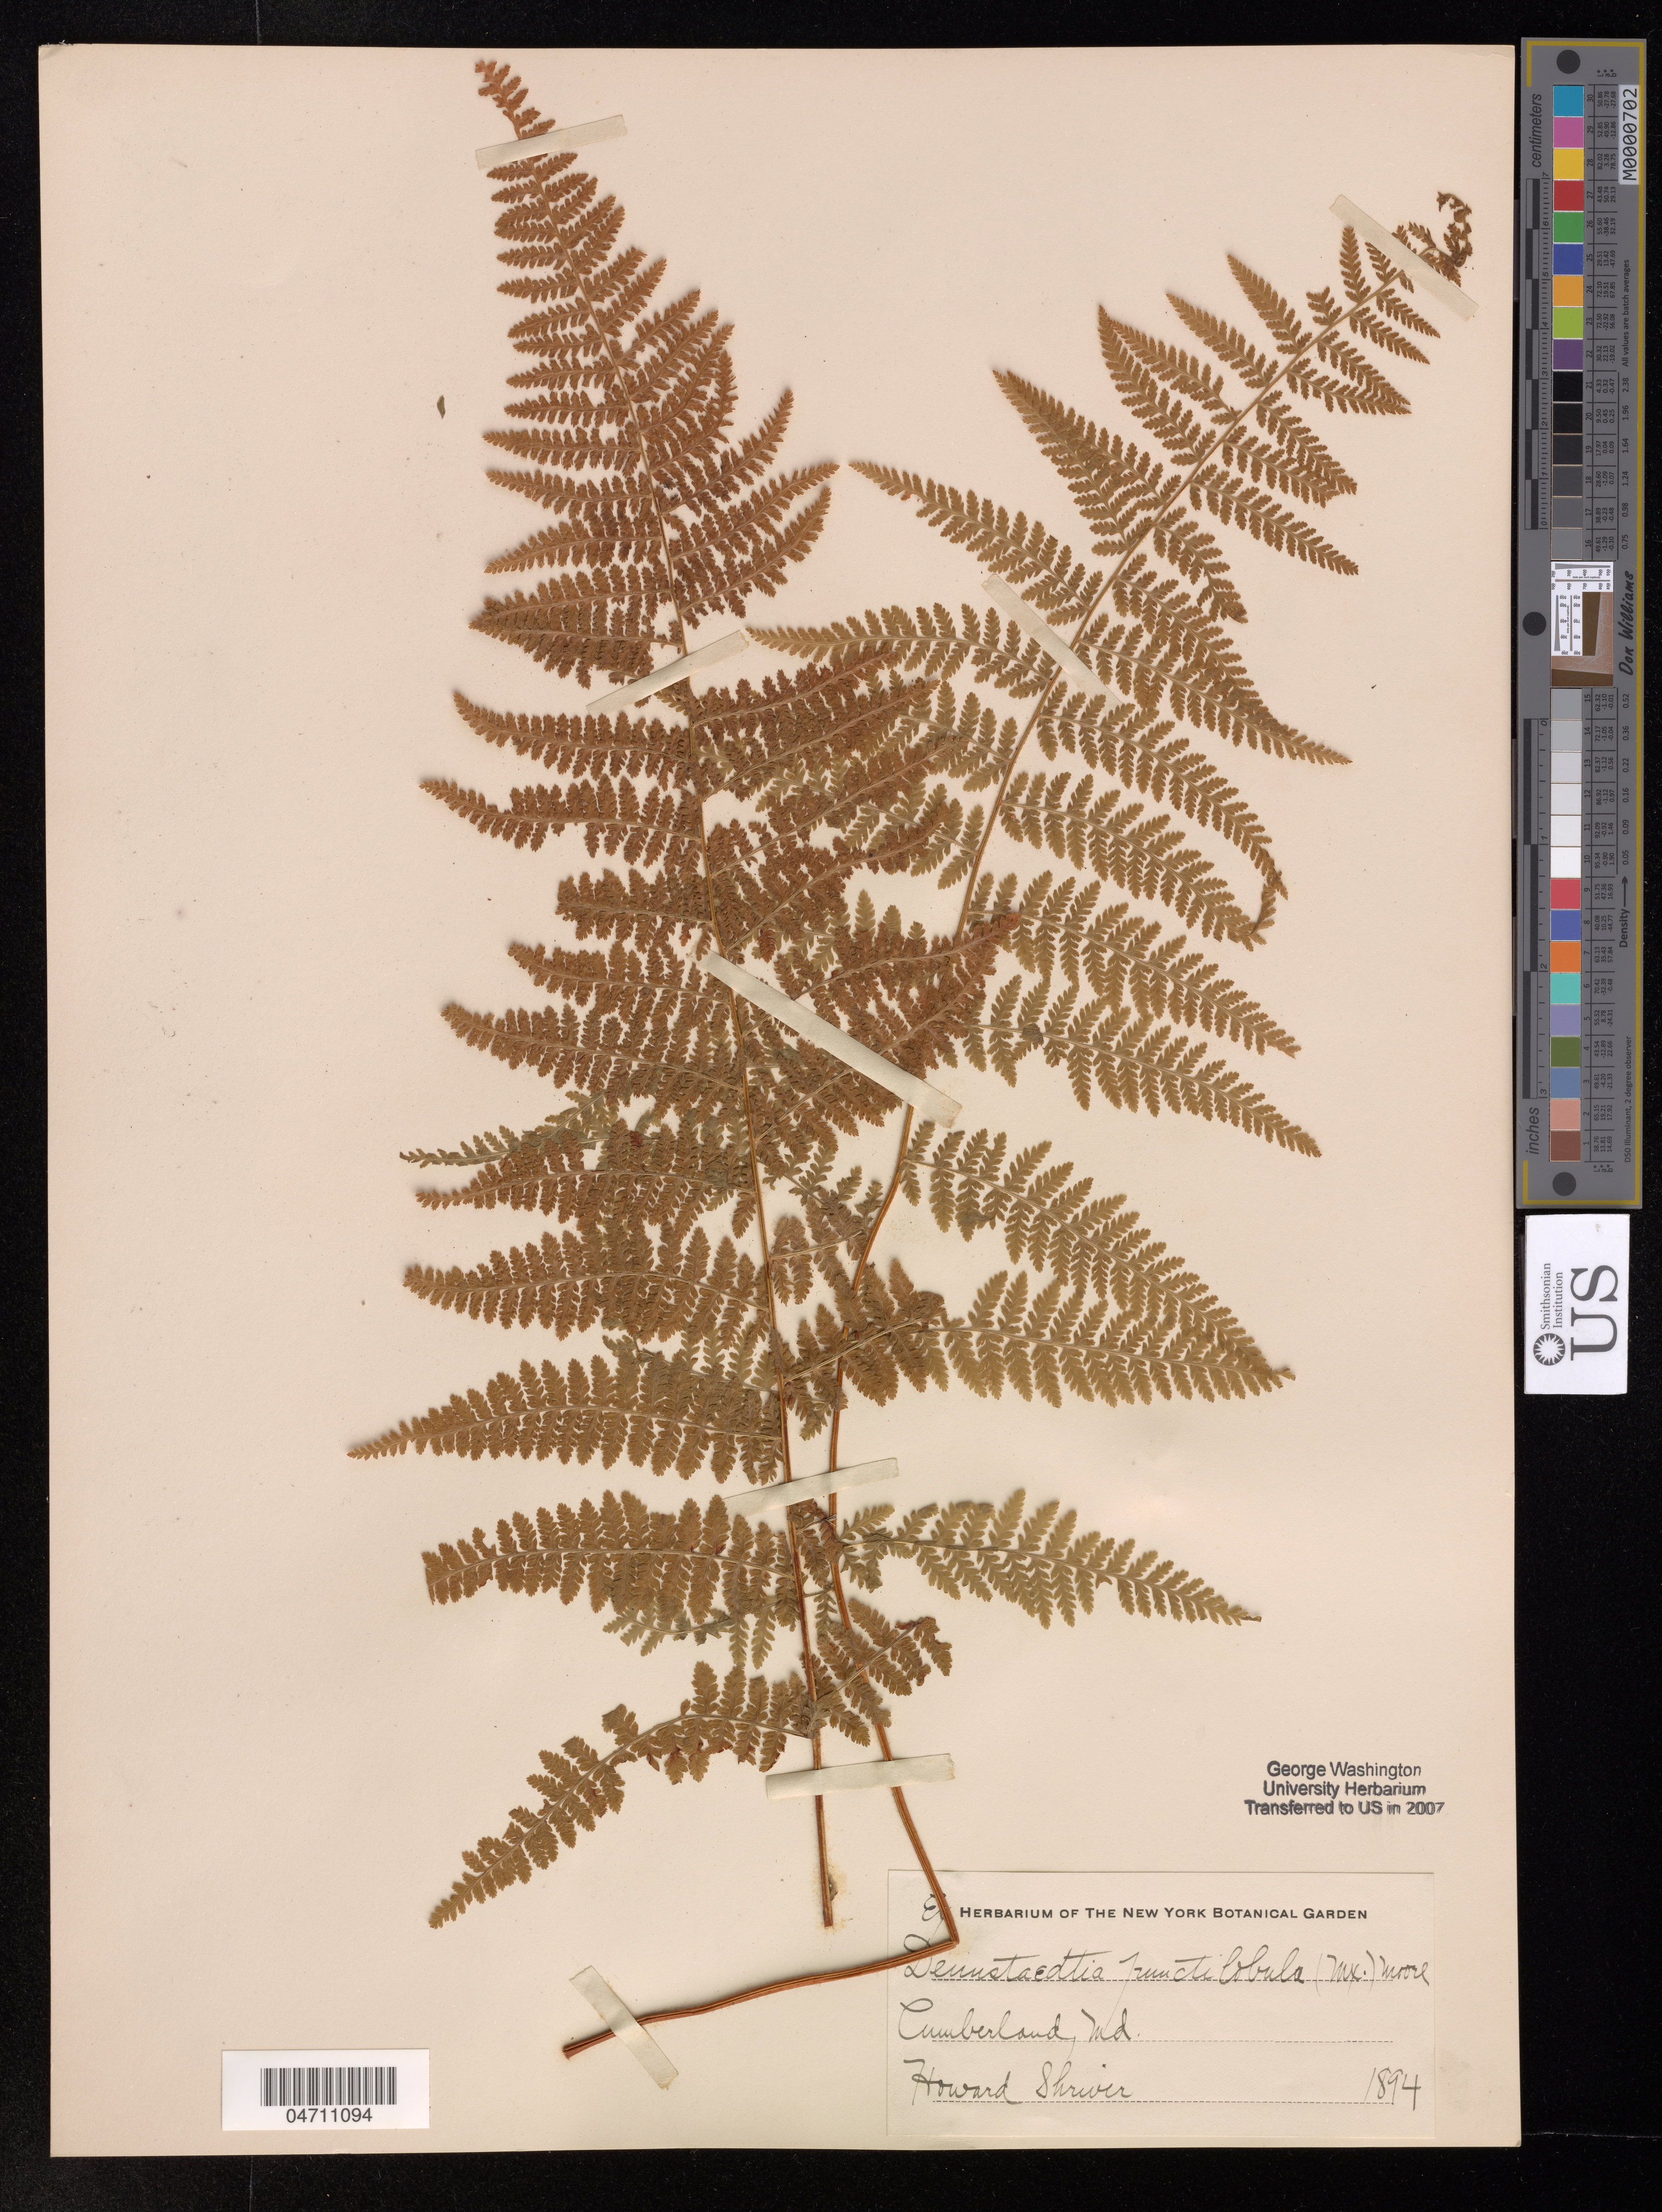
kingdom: Plantae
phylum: Tracheophyta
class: Polypodiopsida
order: Polypodiales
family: Dennstaedtiaceae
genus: Dennstaedtia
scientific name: Dennstaedtia punctilobula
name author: (Michx.) T. Moore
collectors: H. Shriver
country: United States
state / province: Maryland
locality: Cumberland.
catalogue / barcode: US 1290096